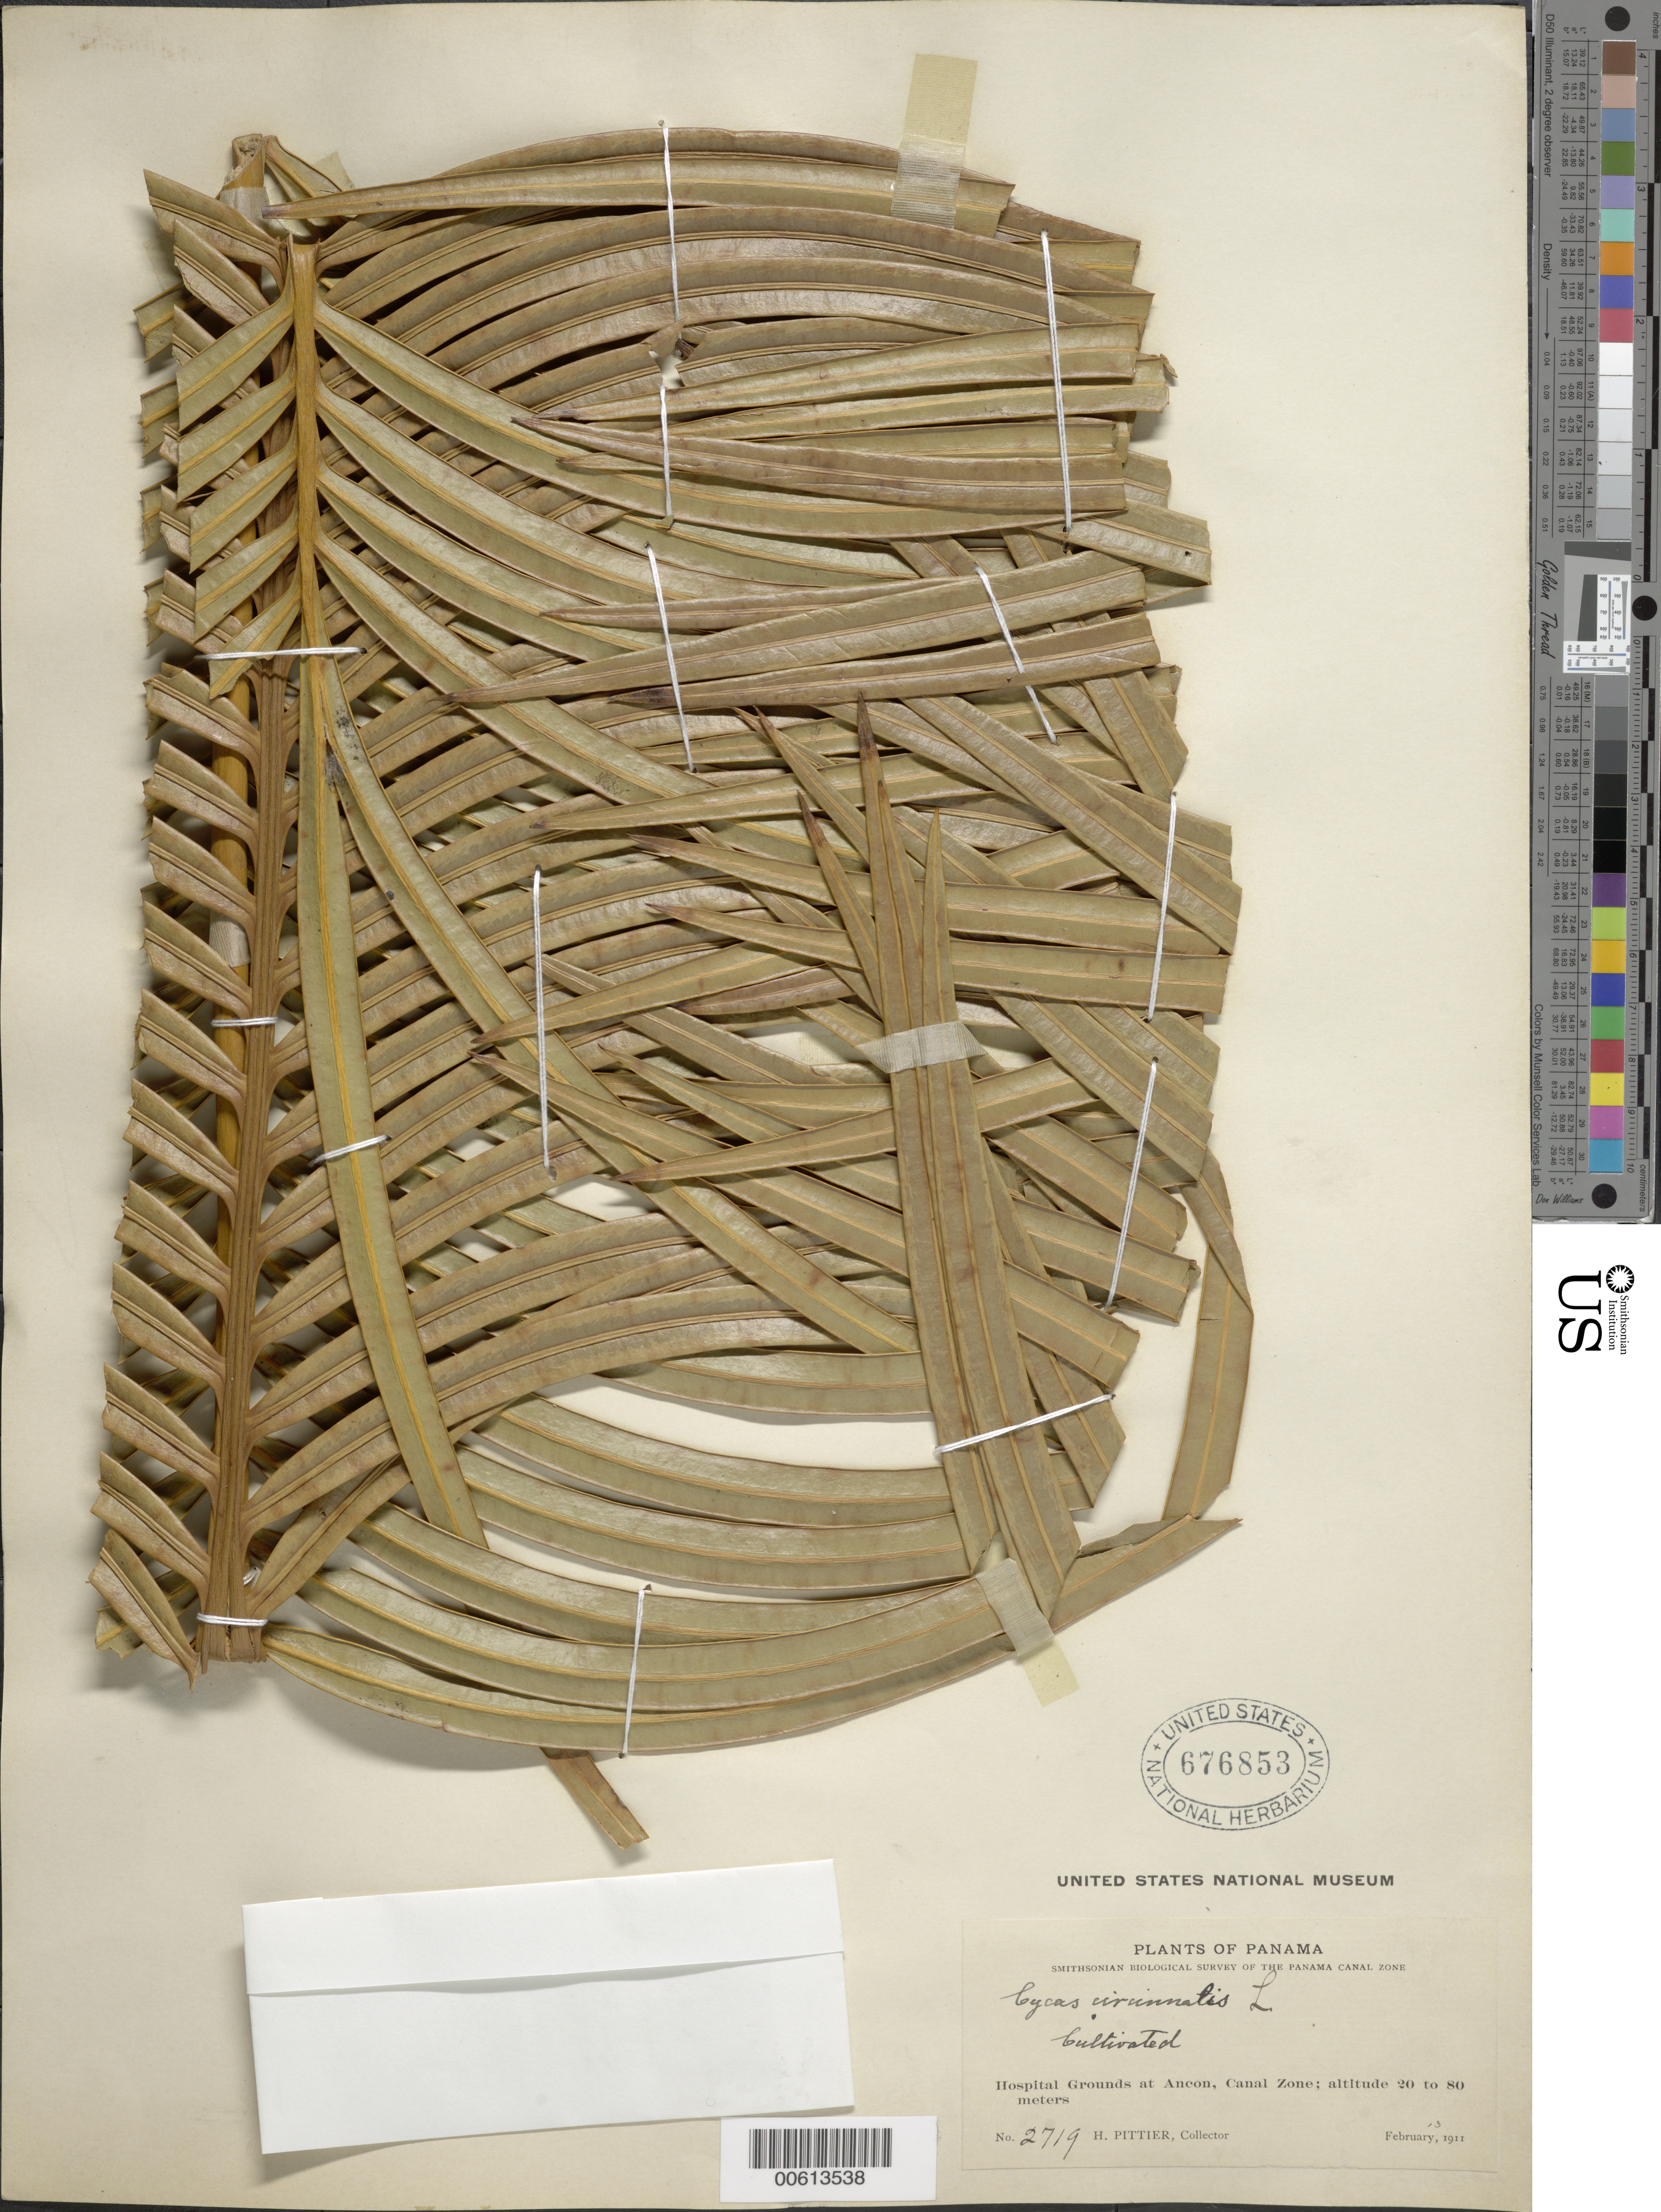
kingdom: Plantae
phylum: Tracheophyta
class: Cycadopsida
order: Cycadales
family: Cycadaceae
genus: Cycas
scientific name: Cycas circinalis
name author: L.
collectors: H. F. Pittier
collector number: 2719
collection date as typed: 13 Feb 1911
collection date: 1911-02-13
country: Panama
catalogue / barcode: US 676853